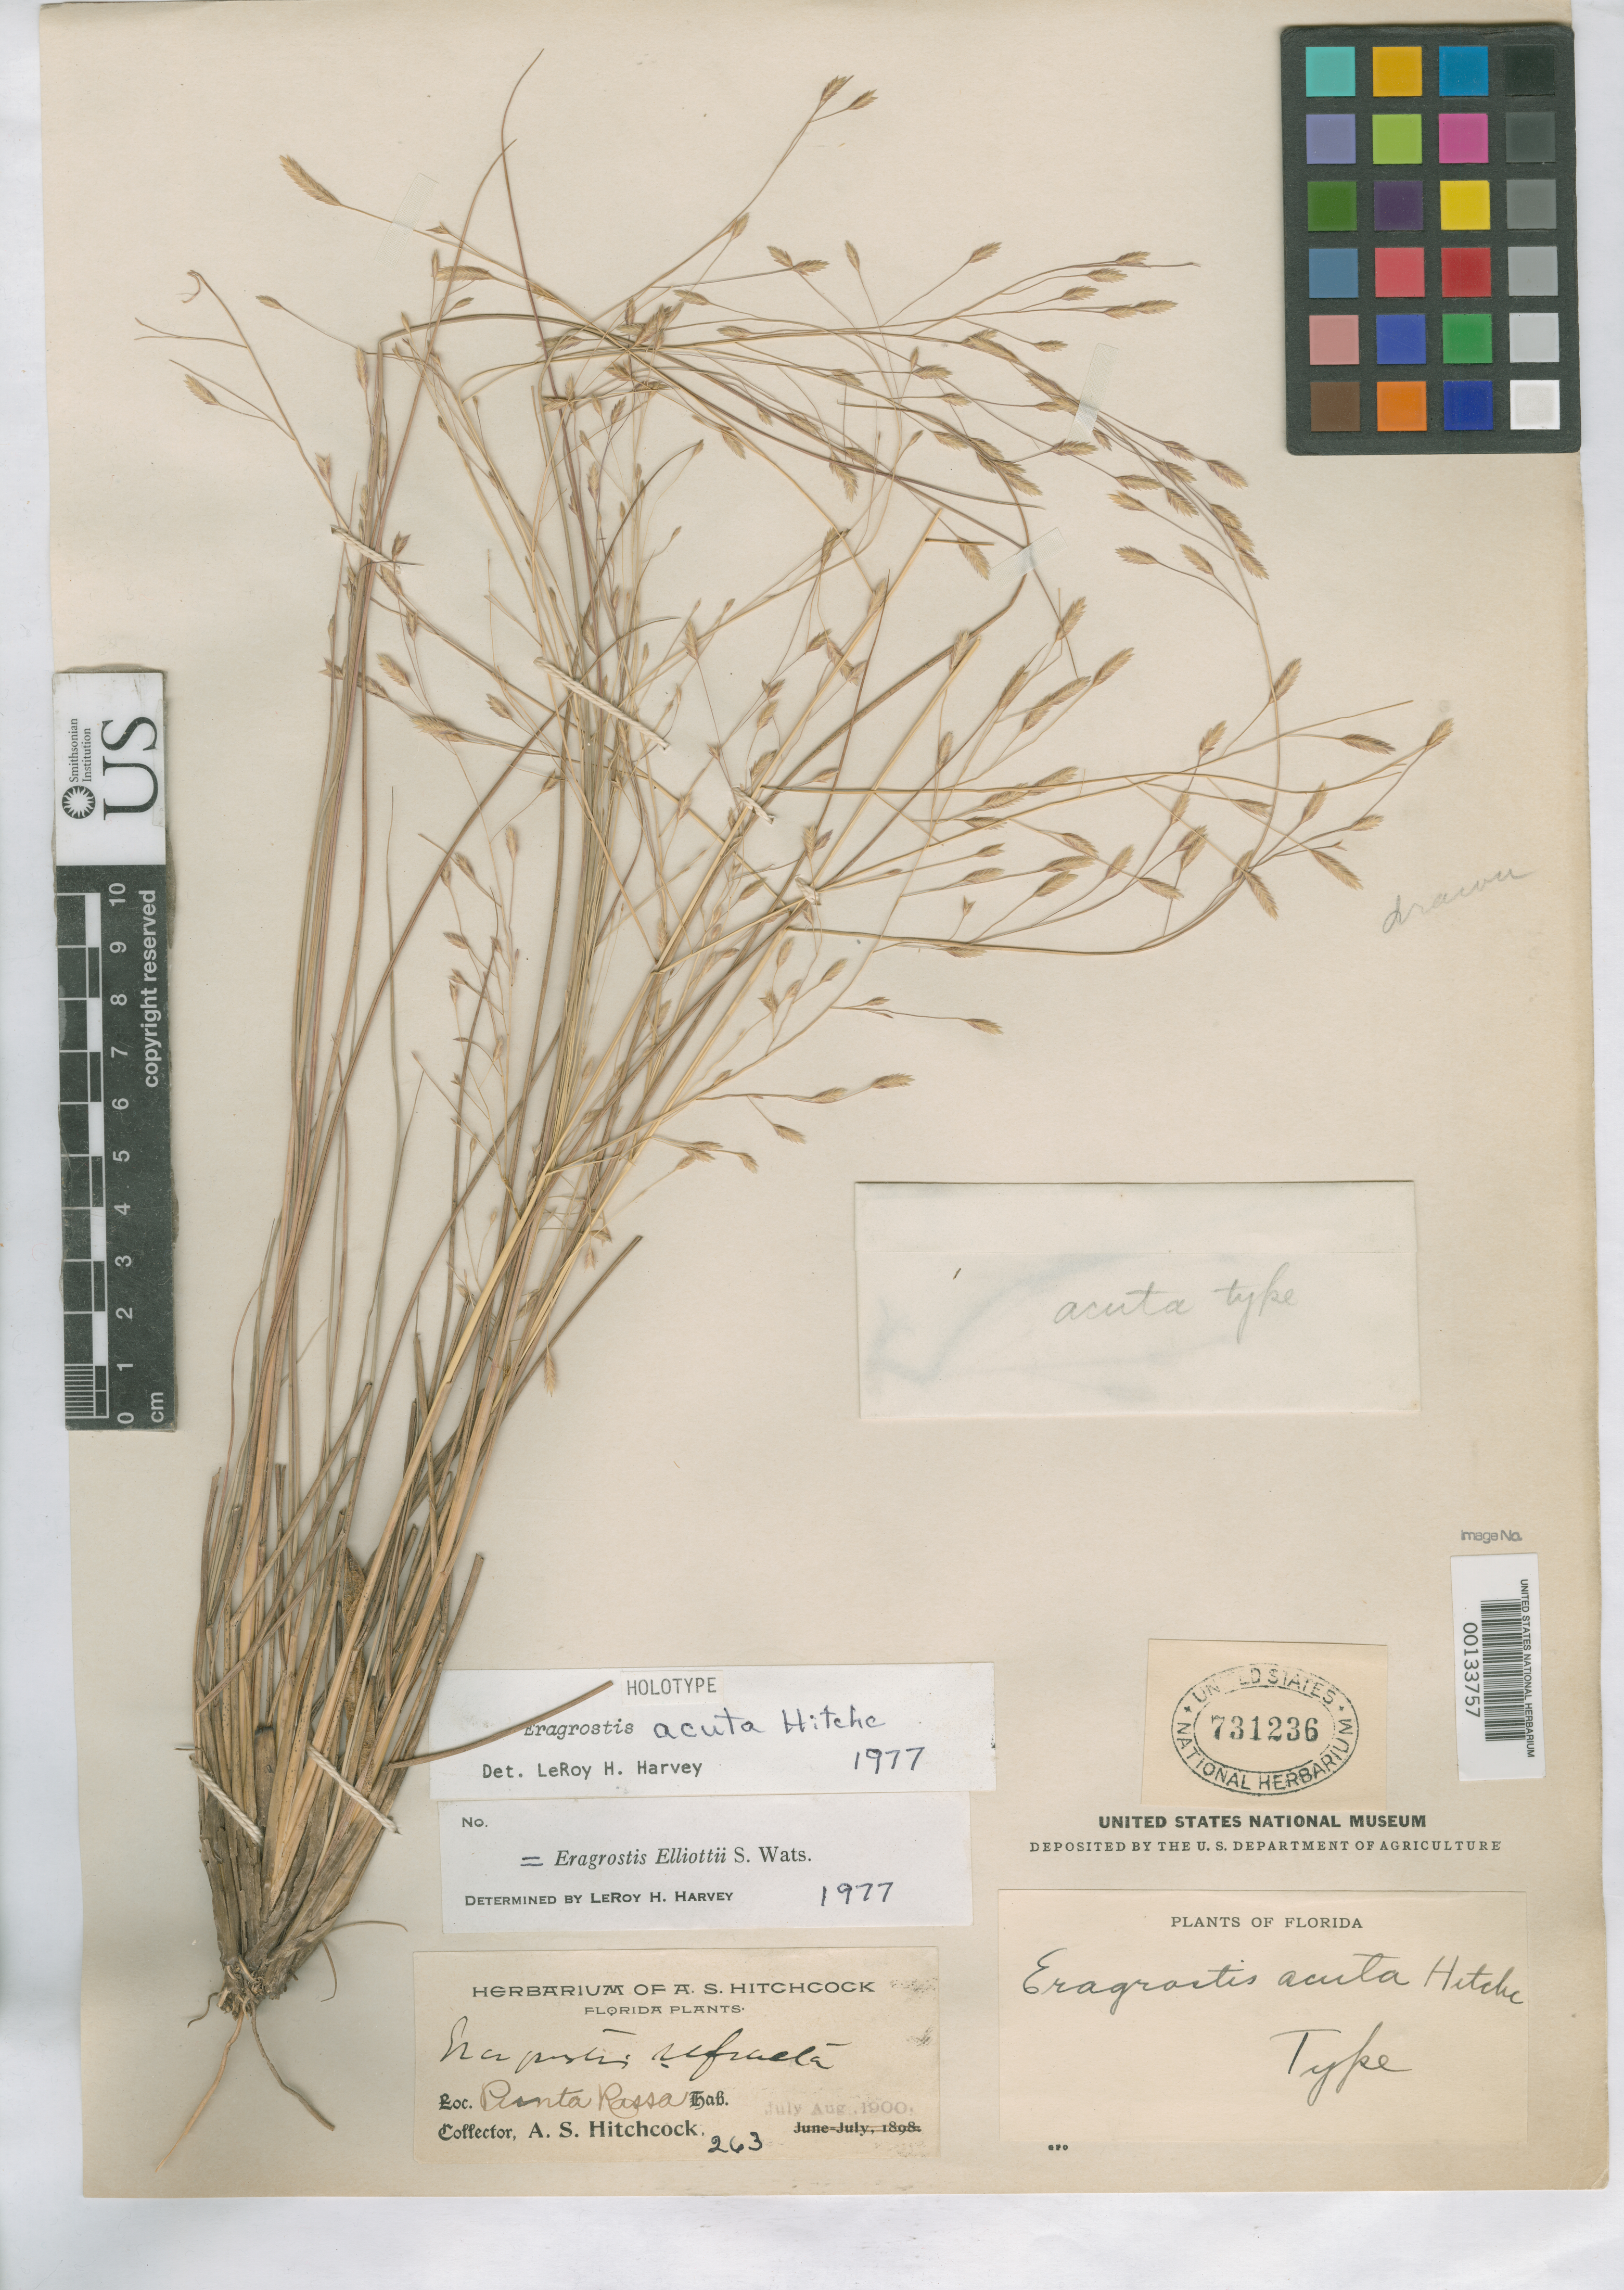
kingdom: Plantae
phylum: Tracheophyta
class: Liliopsida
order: Poales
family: Poaceae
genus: Eragrostis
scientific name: Eragrostis acuta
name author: Hitchc.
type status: Holotype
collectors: A. S. Hitchcock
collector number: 263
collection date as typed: Jul 1900 to -- Aug 1900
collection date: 1900-07/1900-08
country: United States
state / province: Florida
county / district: Lee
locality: Punta Rassa.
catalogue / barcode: US 731236